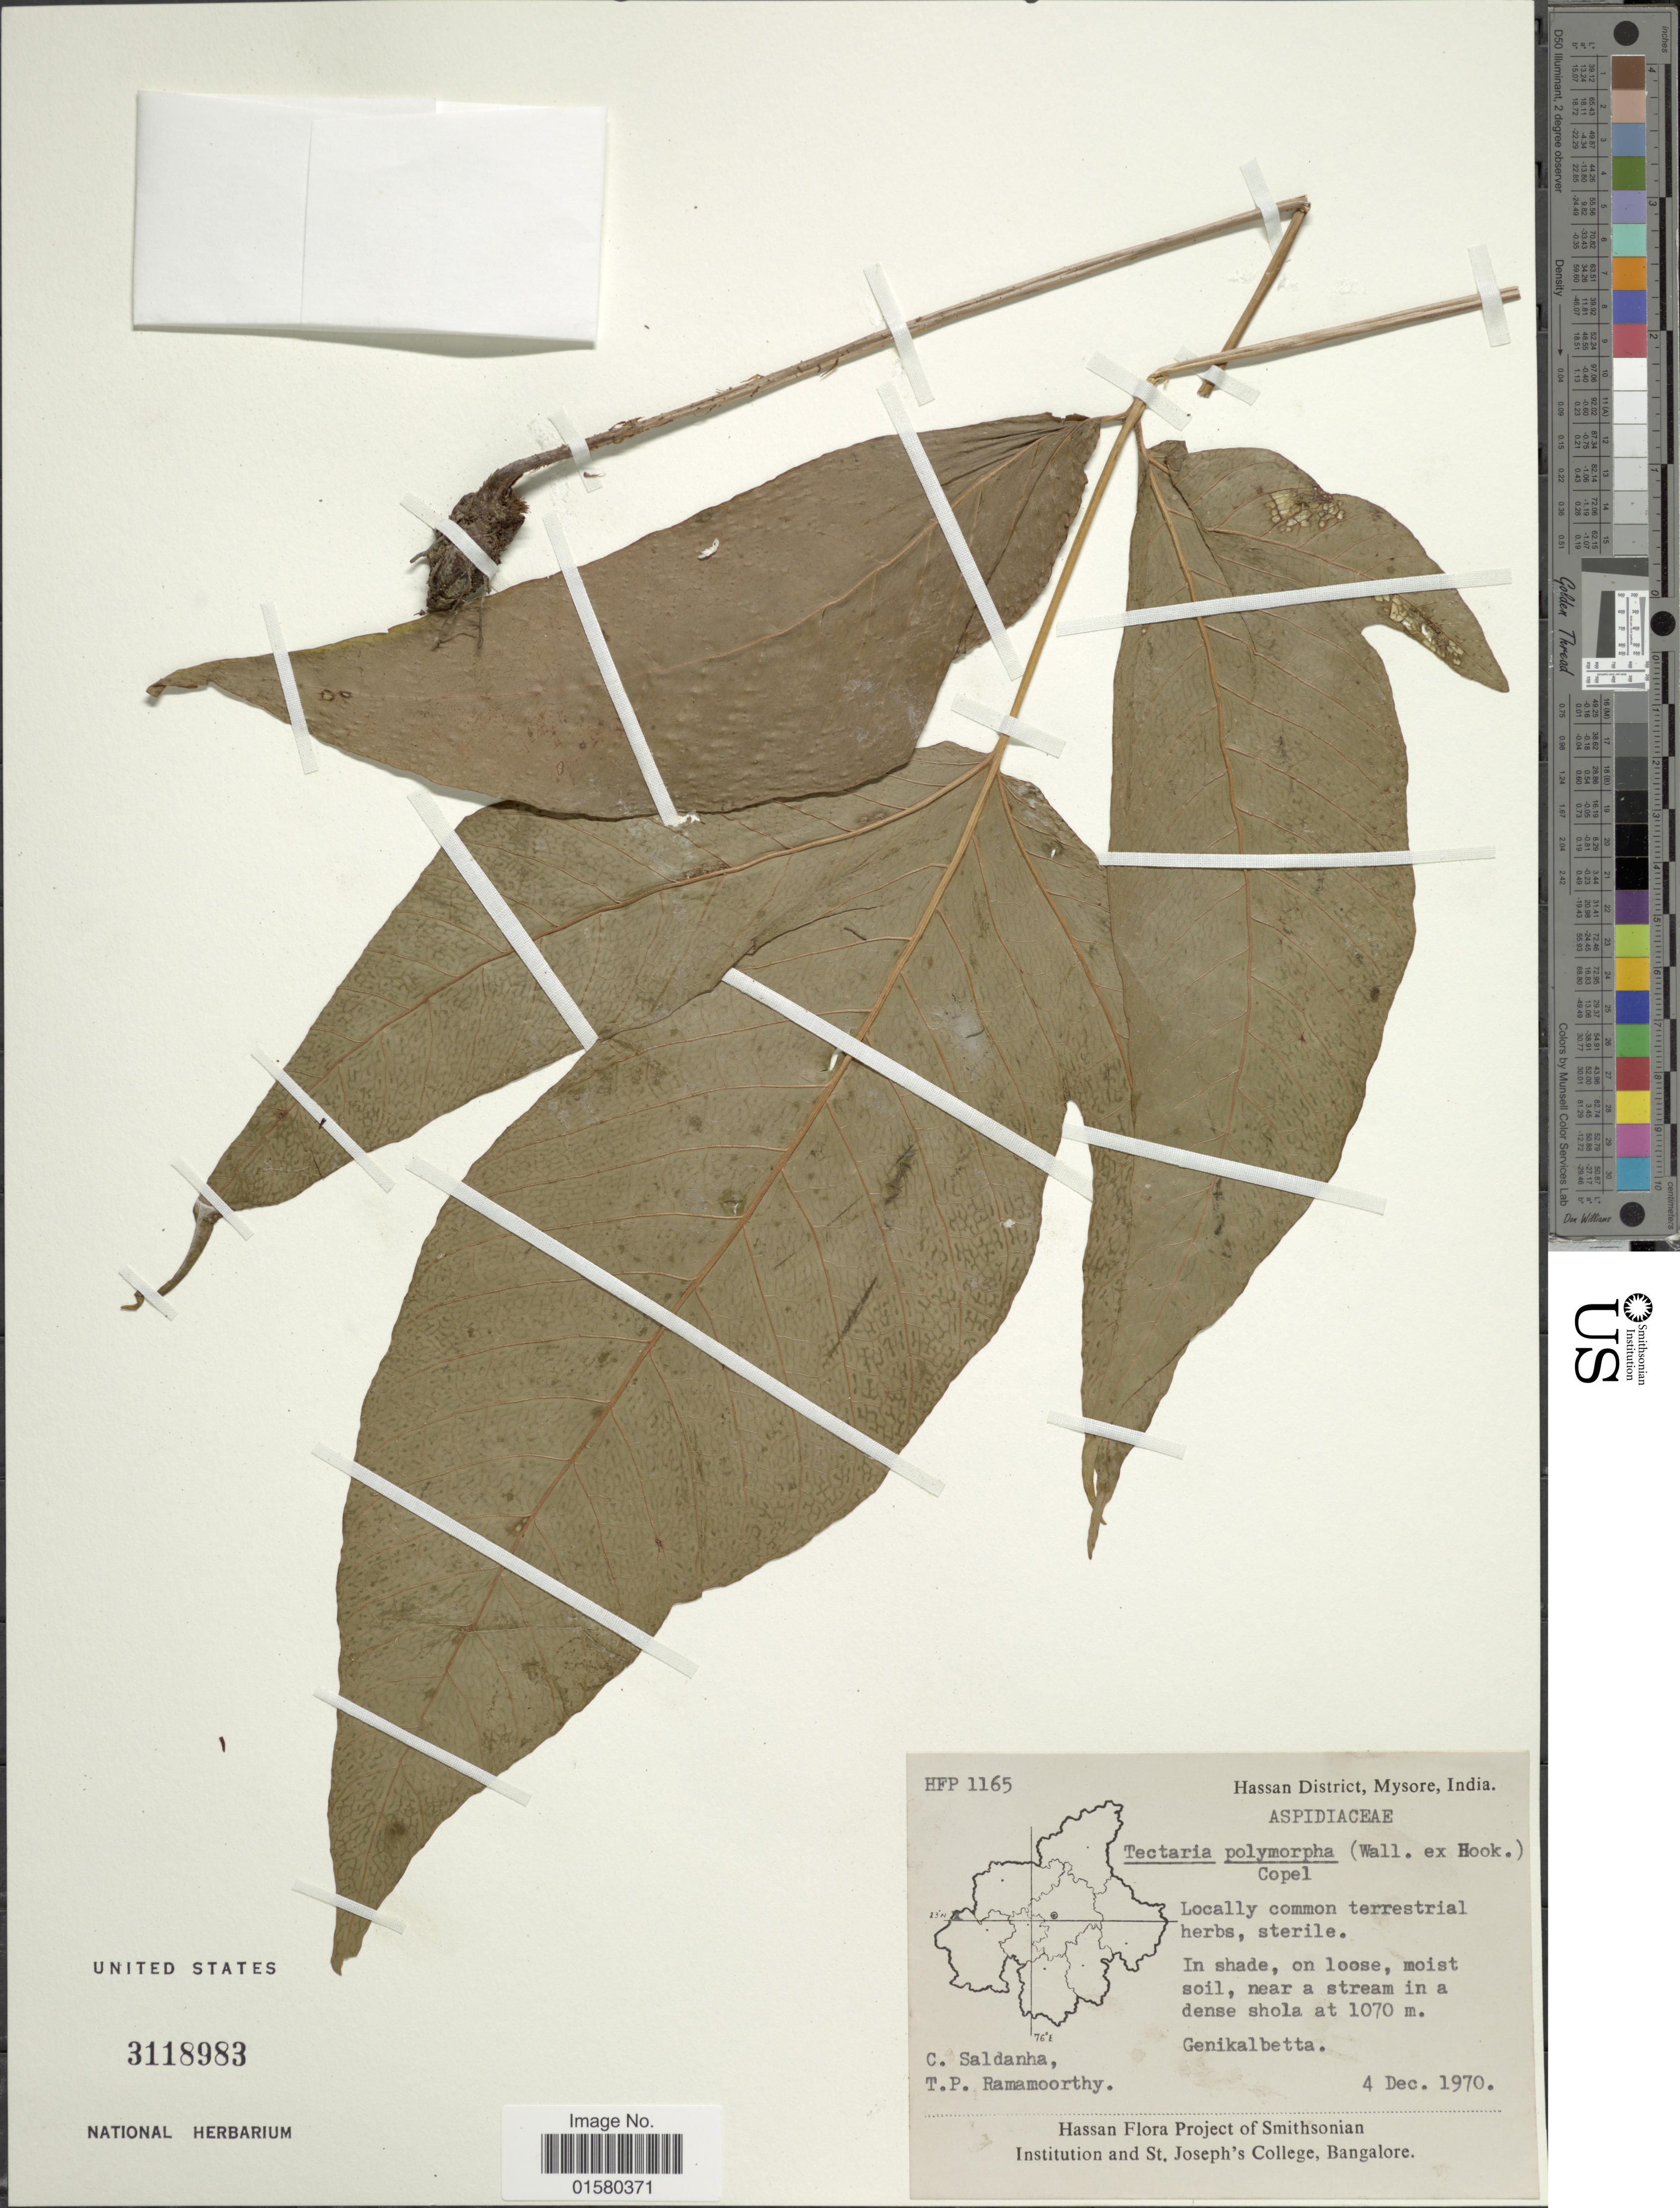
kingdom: Plantae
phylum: Tracheophyta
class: Polypodiopsida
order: Polypodiales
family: Tectariaceae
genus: Tectaria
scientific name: Tectaria polymorpha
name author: (Wall. ex Hook.) Copel.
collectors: C. Saldanha & T. P. Ramamoorthy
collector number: HFP1165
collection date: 1970-12-04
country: India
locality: Hassan District, Mysore, Genikalbetta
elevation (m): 1070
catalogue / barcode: US 3118983